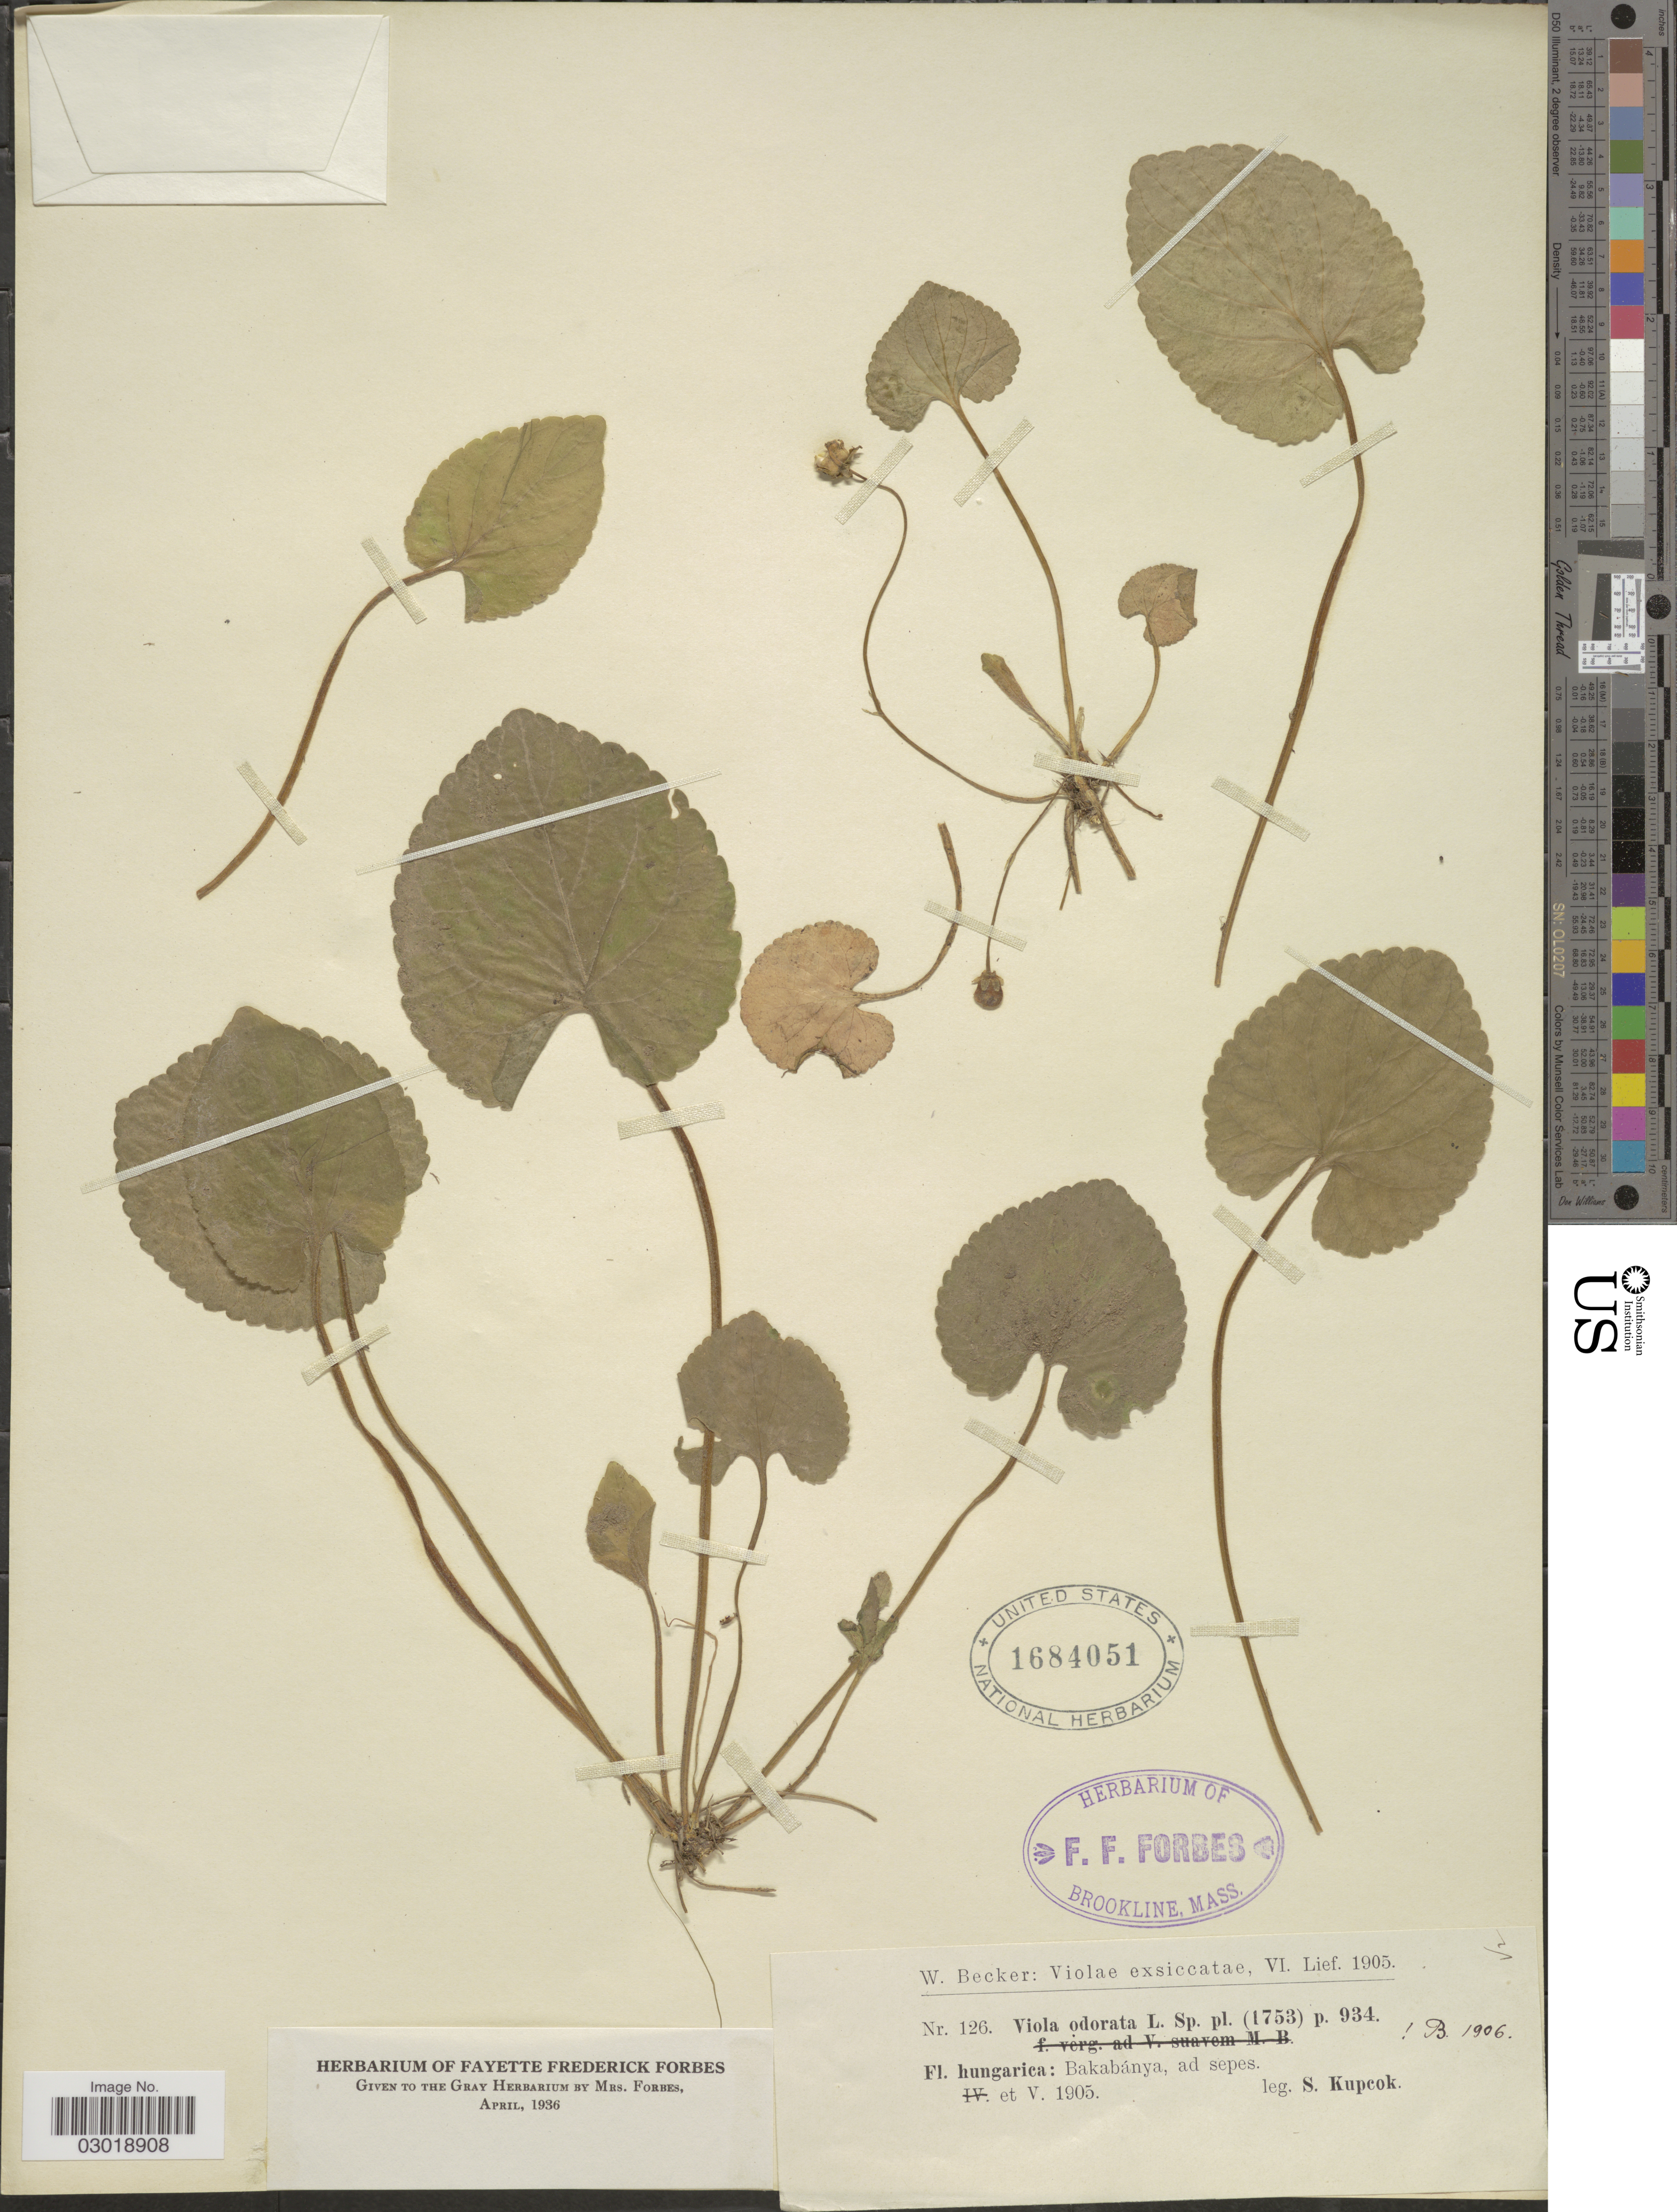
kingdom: Plantae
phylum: Tracheophyta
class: Magnoliopsida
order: Malpighiales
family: Violaceae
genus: Viola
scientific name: Viola odorata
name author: L.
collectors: S. Kupcok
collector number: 126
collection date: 1905-05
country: Hungary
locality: Bakabánya.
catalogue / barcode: US 1684051